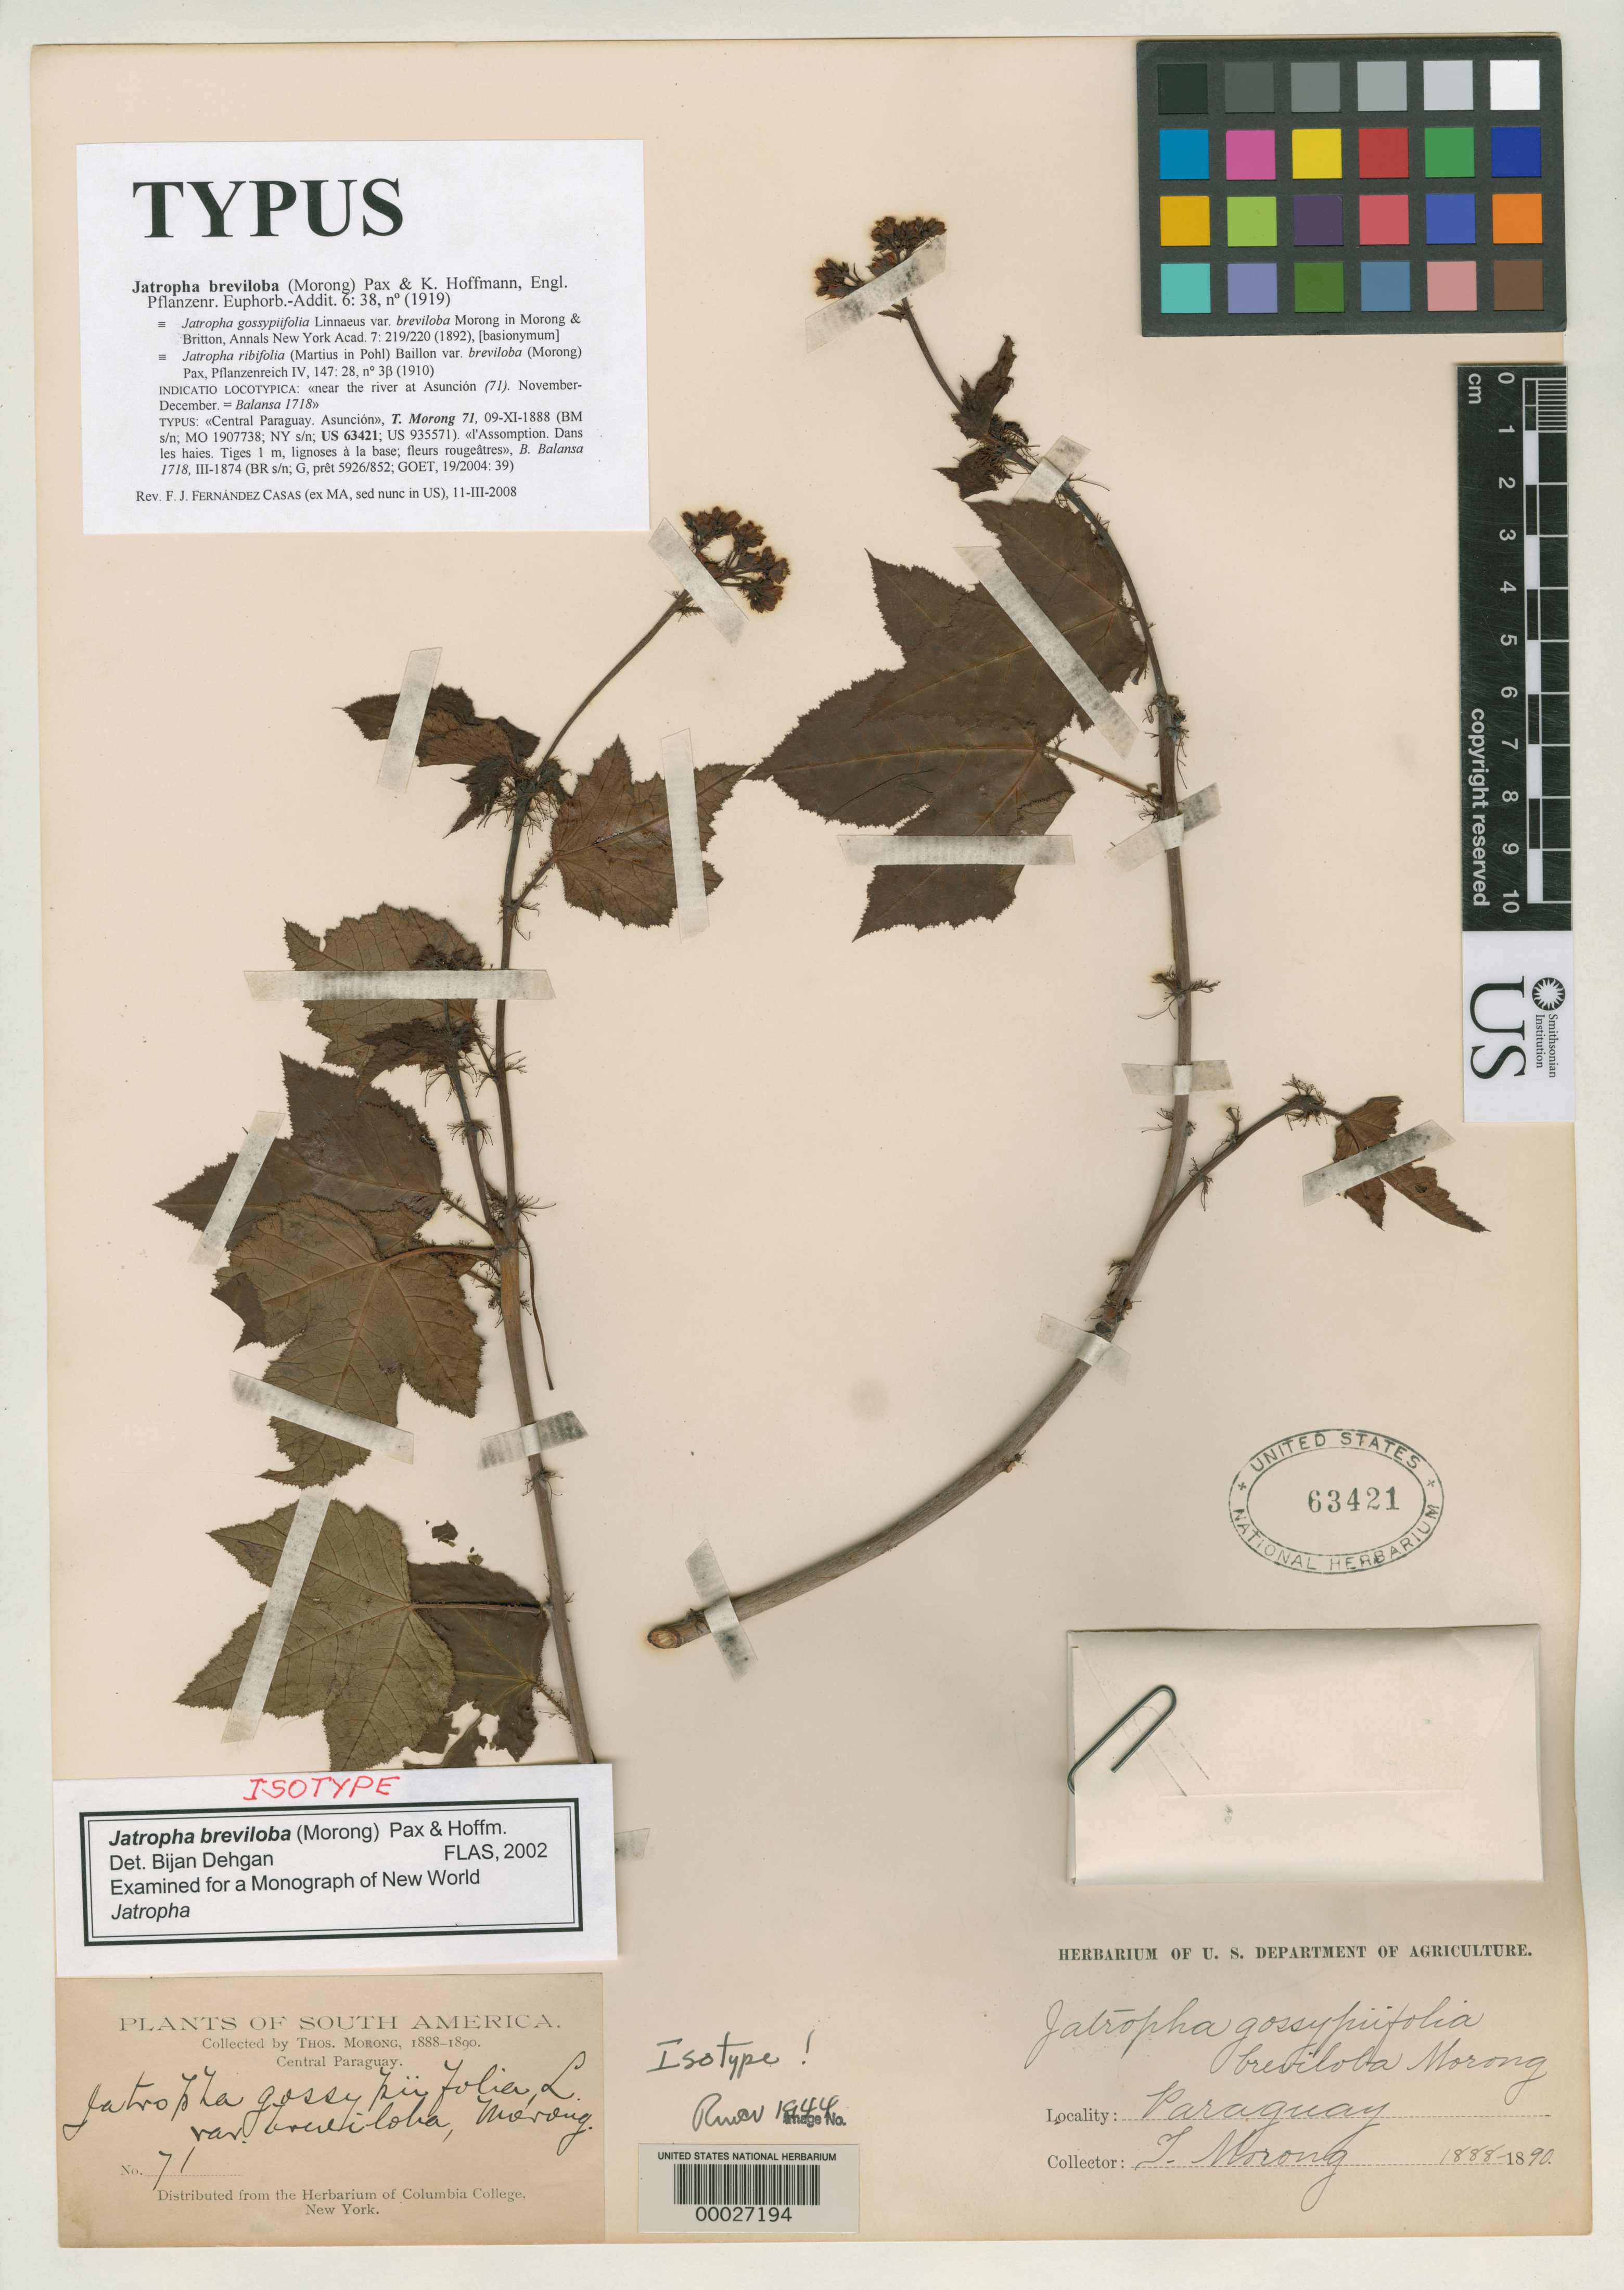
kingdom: Plantae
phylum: Tracheophyta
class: Magnoliopsida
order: Malpighiales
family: Euphorbiaceae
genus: Jatropha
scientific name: Jatropha gossypiifolia var. breviloba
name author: Morong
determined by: Dehgan, B.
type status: Isotype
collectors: T. Morong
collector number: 71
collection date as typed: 1888 to -- --- 1890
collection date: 1888/1890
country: Paraguay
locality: Central Paraguay. [Protologue: "…on the lowlands near the river at Asuncion"]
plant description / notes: Protologue also states "=Balansa 1718" which could arguably be considered a syntype.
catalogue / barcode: US 63421